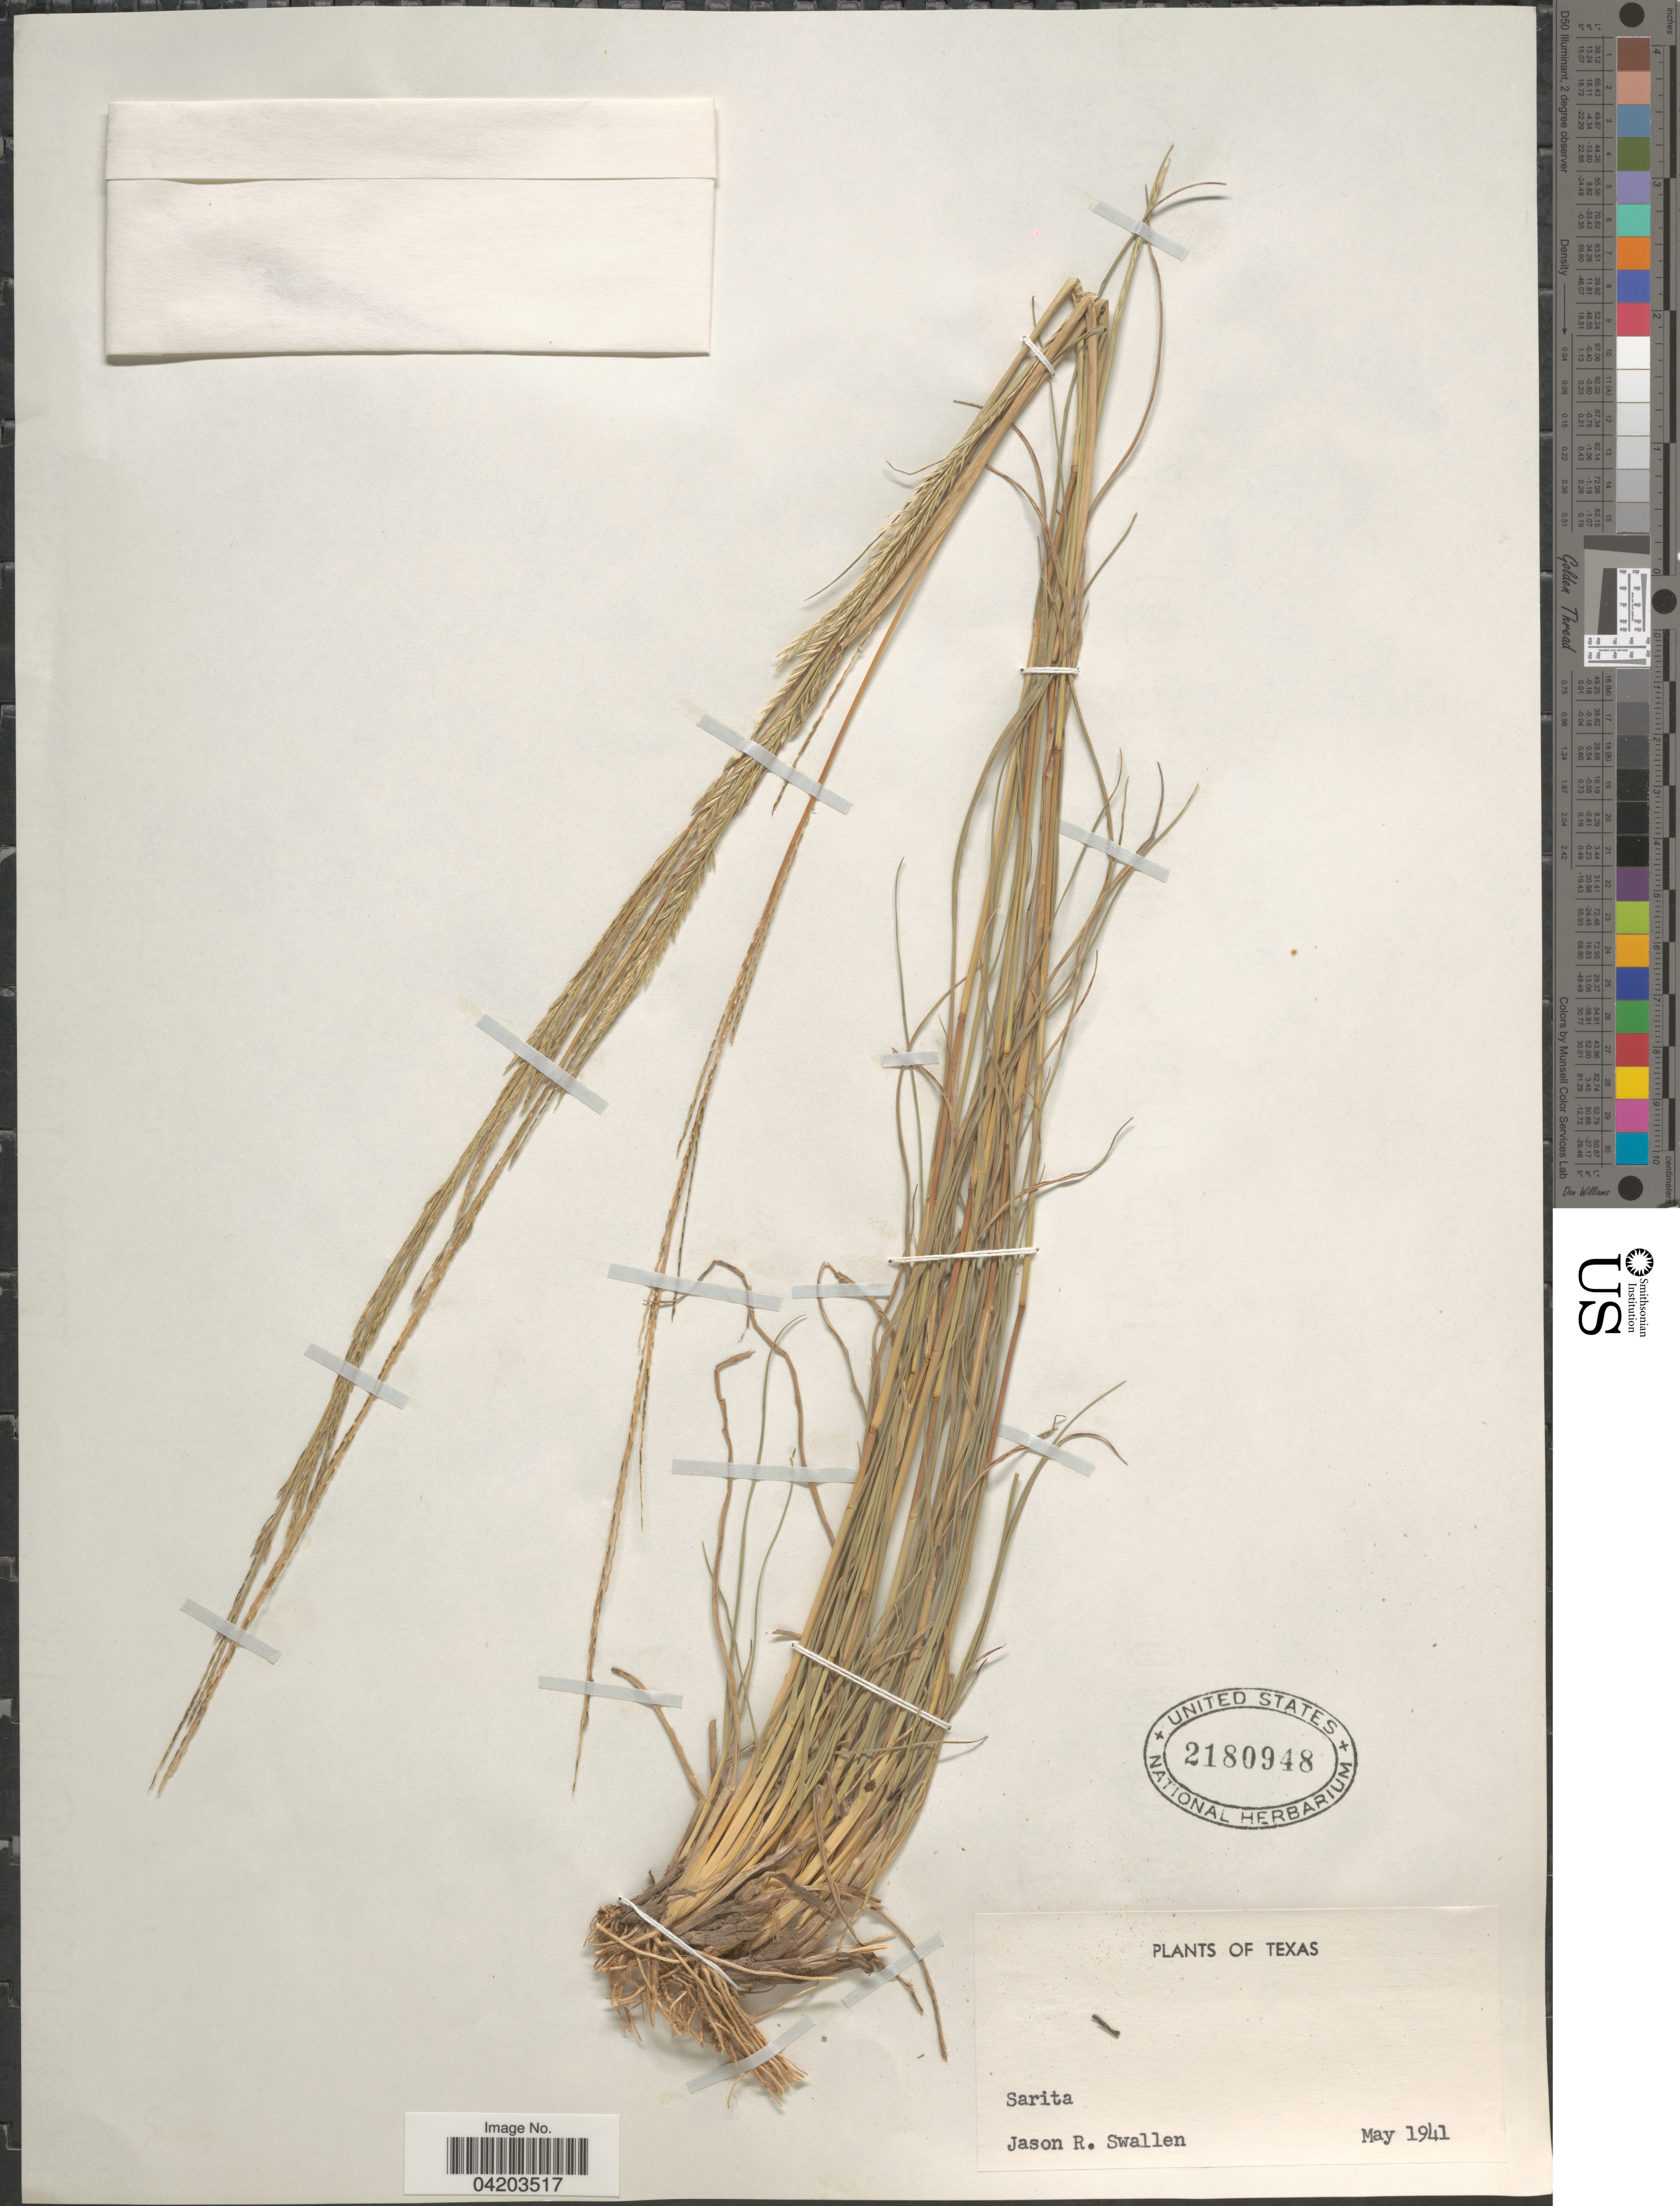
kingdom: Plantae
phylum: Tracheophyta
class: Liliopsida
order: Poales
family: Poaceae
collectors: J. R. Swallen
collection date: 1941-05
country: United States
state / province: Texas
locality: Sarita.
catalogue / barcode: US 2180948